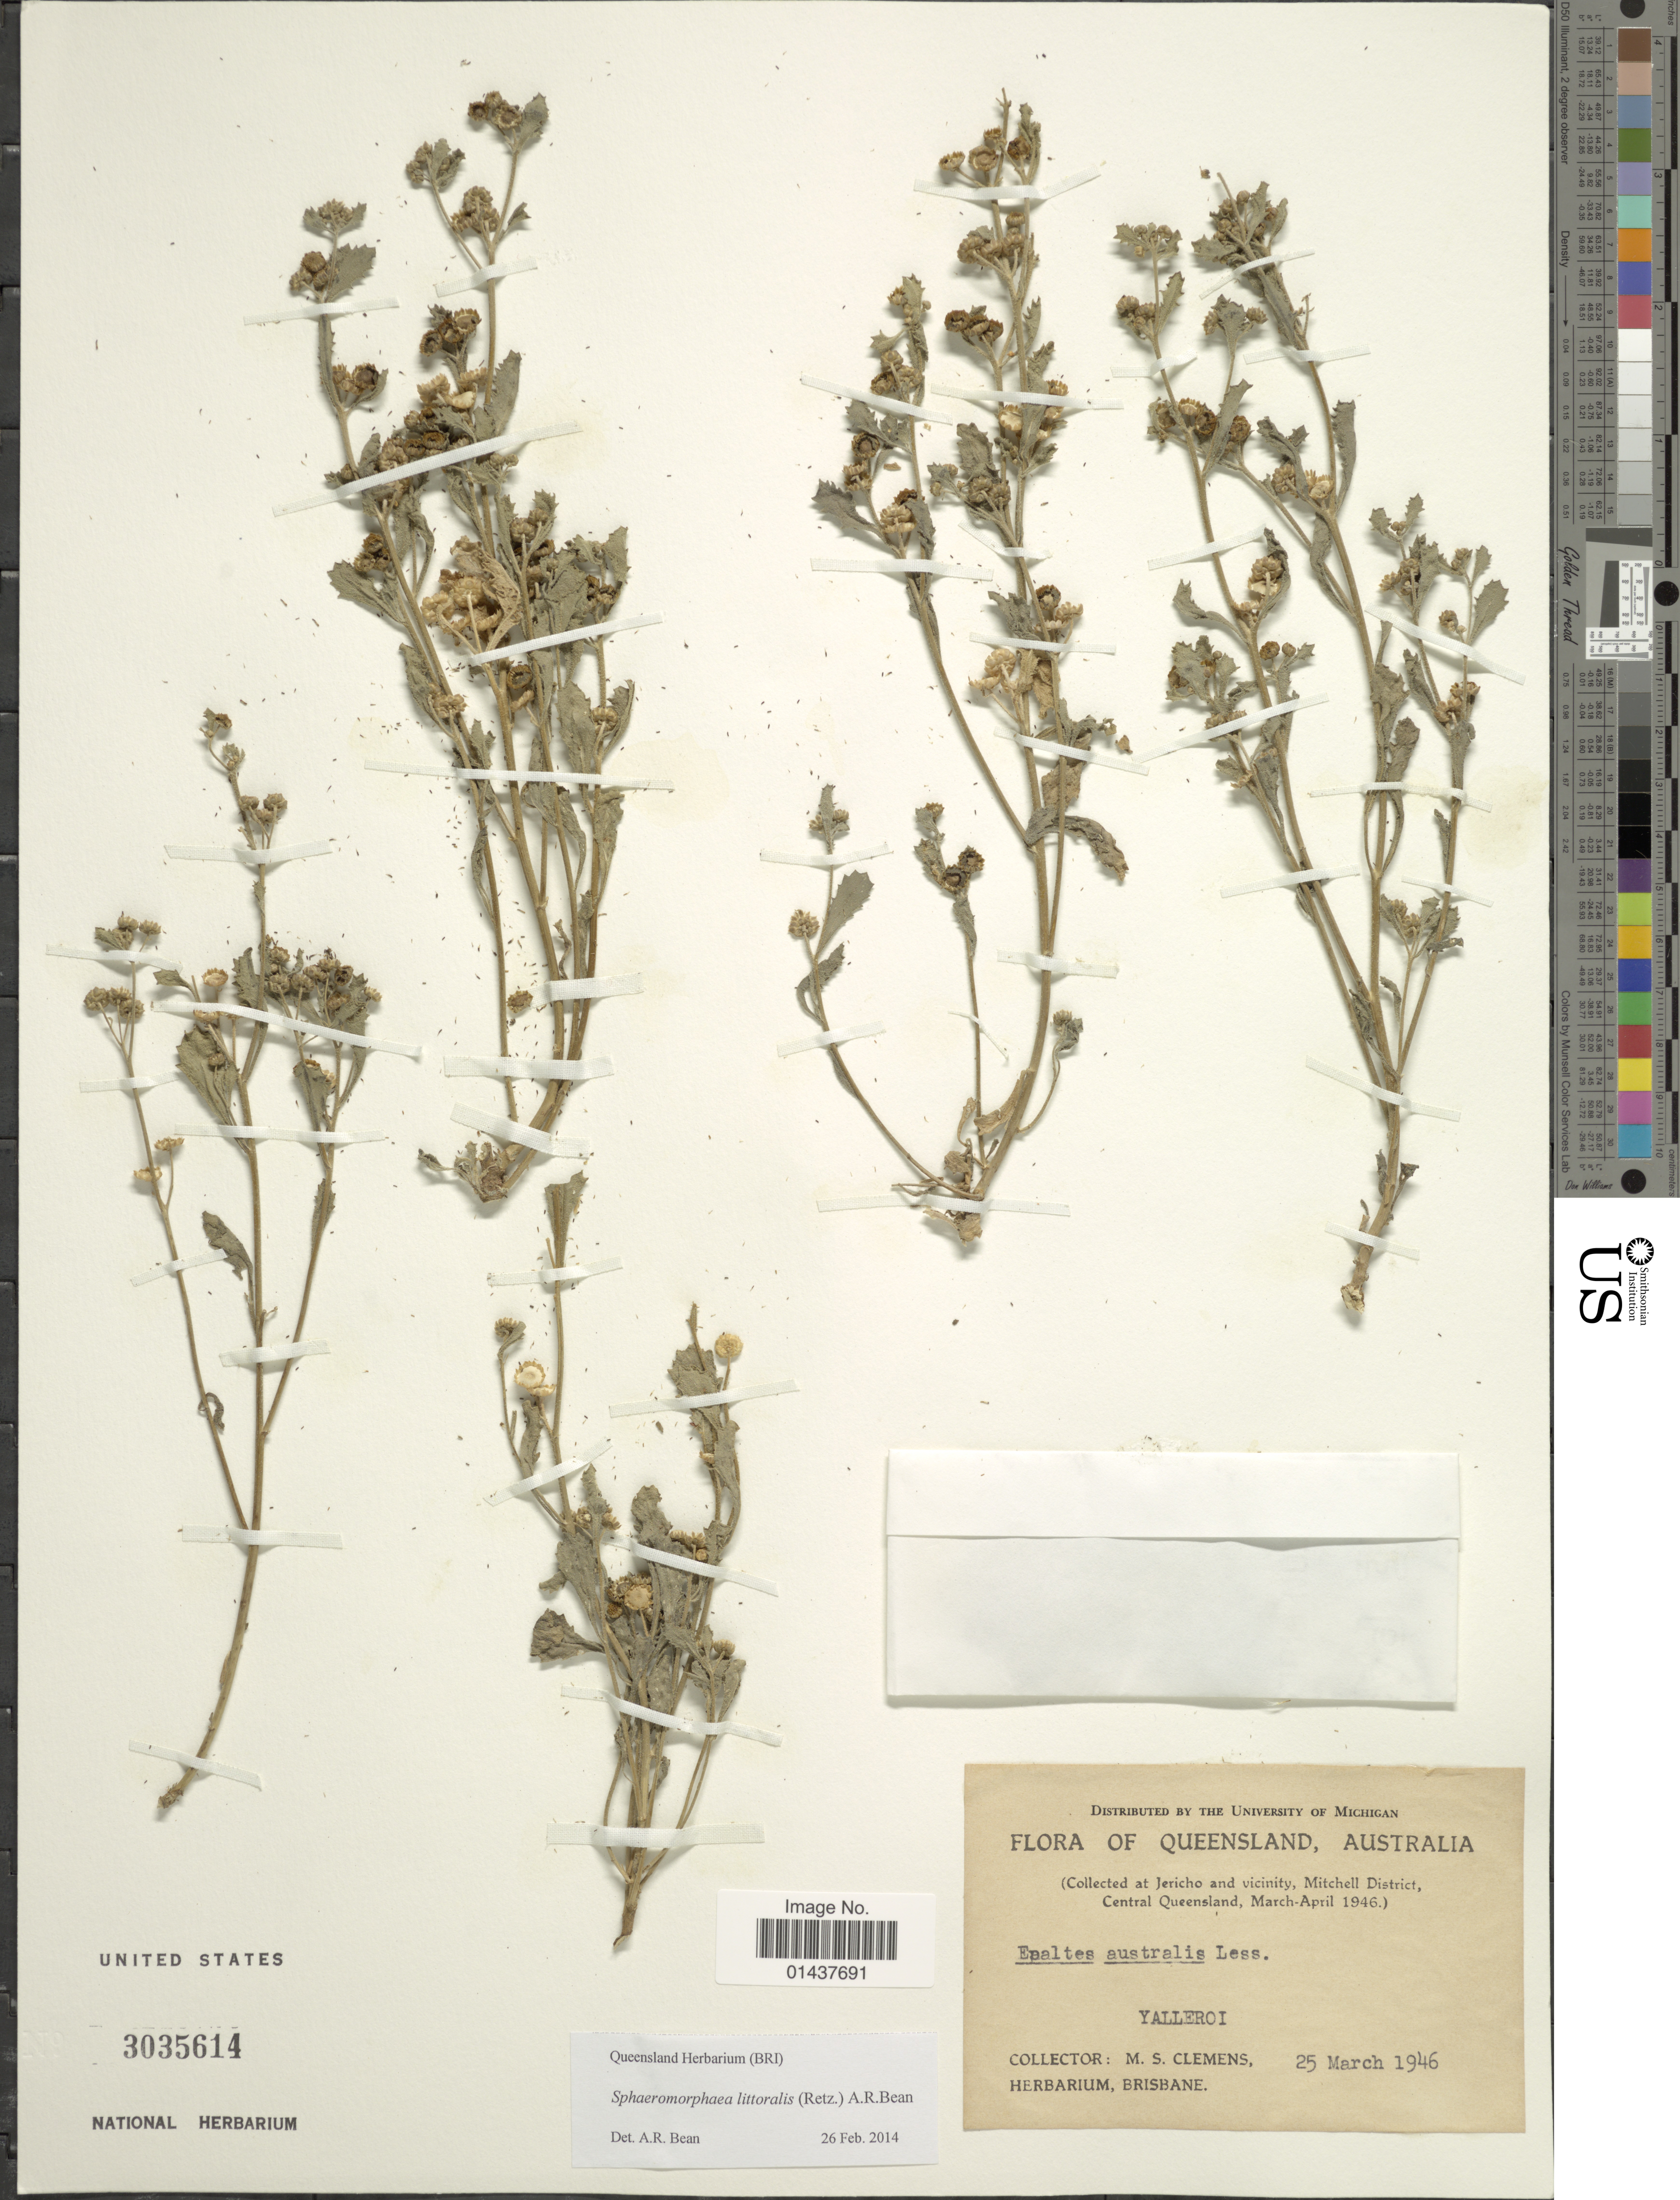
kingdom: Plantae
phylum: Tracheophyta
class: Magnoliopsida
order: Asterales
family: Asteraceae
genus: Sphaeromorphaea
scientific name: Sphaeromorphaea littoralis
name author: (Retz.) A.R. Bean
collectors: M. S. Clemens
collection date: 1946-03-25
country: Australia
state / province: Queensland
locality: Et Jericho and vicinity, Mitchell District, Central Queensland, Yalleroi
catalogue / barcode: US 3035614